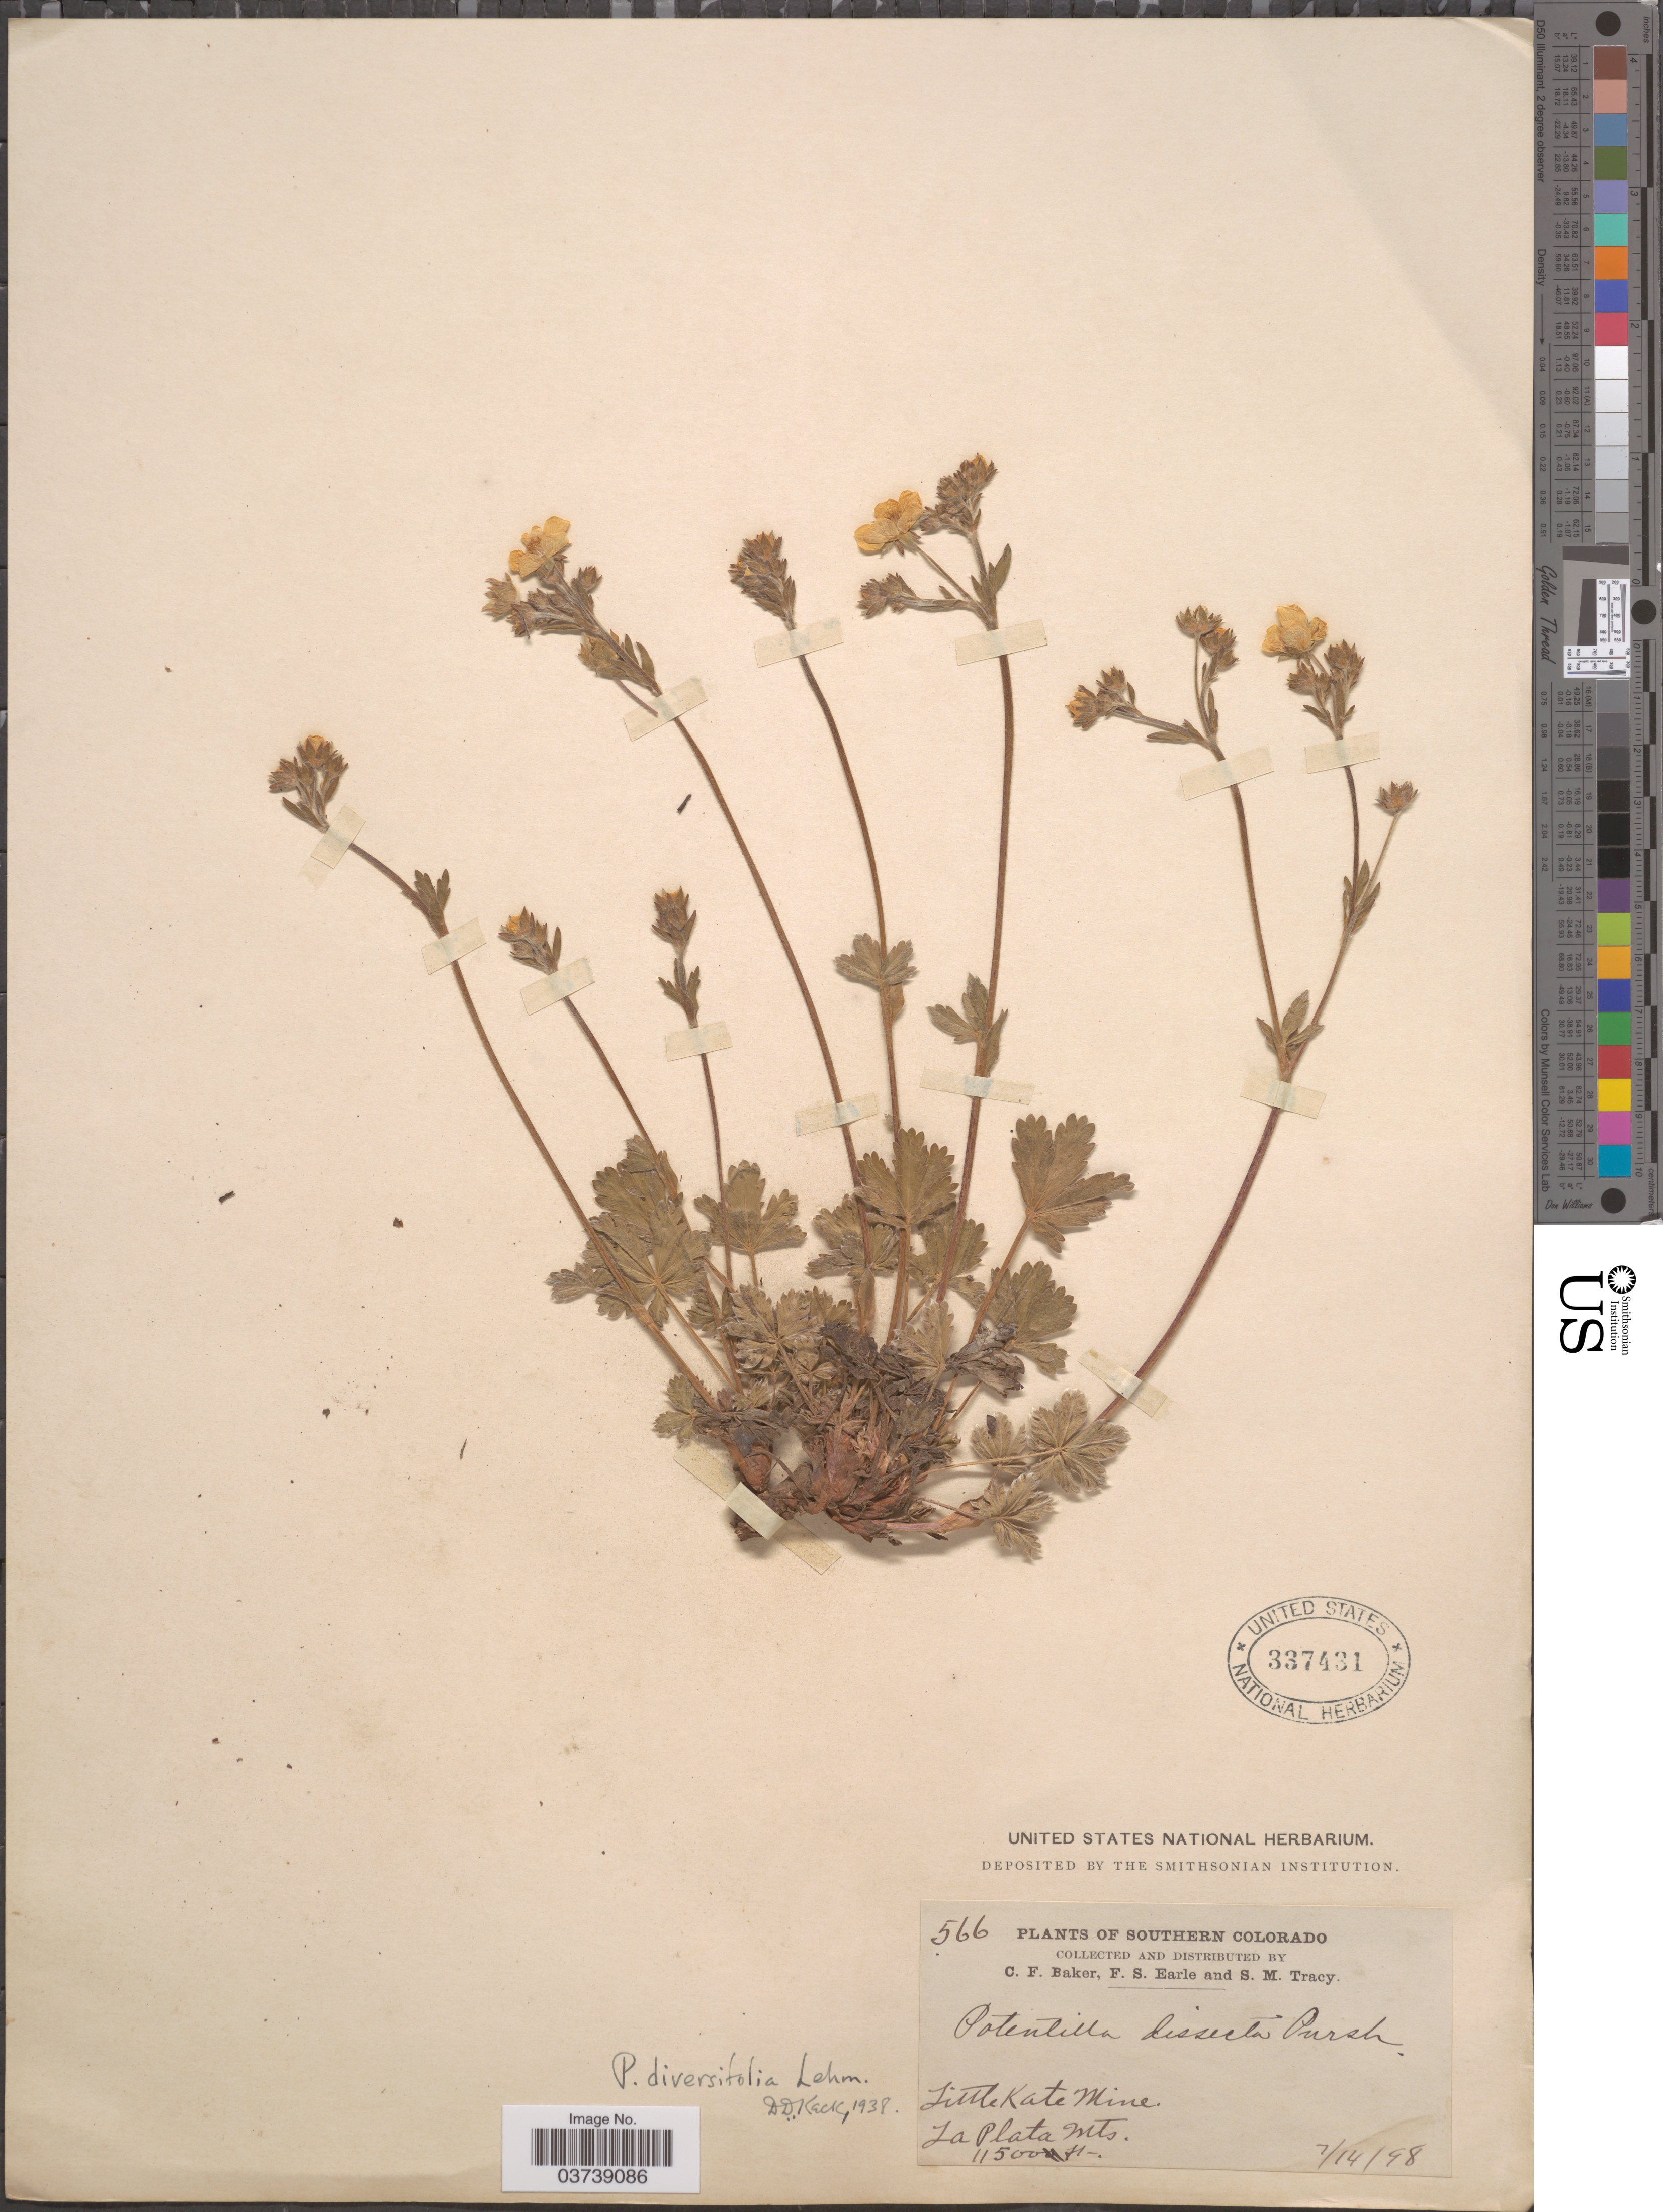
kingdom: Plantae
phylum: Tracheophyta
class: Magnoliopsida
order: Rosales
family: Rosaceae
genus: Potentilla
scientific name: Potentilla diversifolia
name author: Lehm.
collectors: C. F. Baker, F. S. Earle & S. M. Tracy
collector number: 566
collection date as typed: Transcribed d/m/y: 14/7/98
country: United States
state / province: Colorado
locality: Southern Colorado. Little Kate Mine. La Plata Mts.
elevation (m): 3505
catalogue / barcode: US 337431